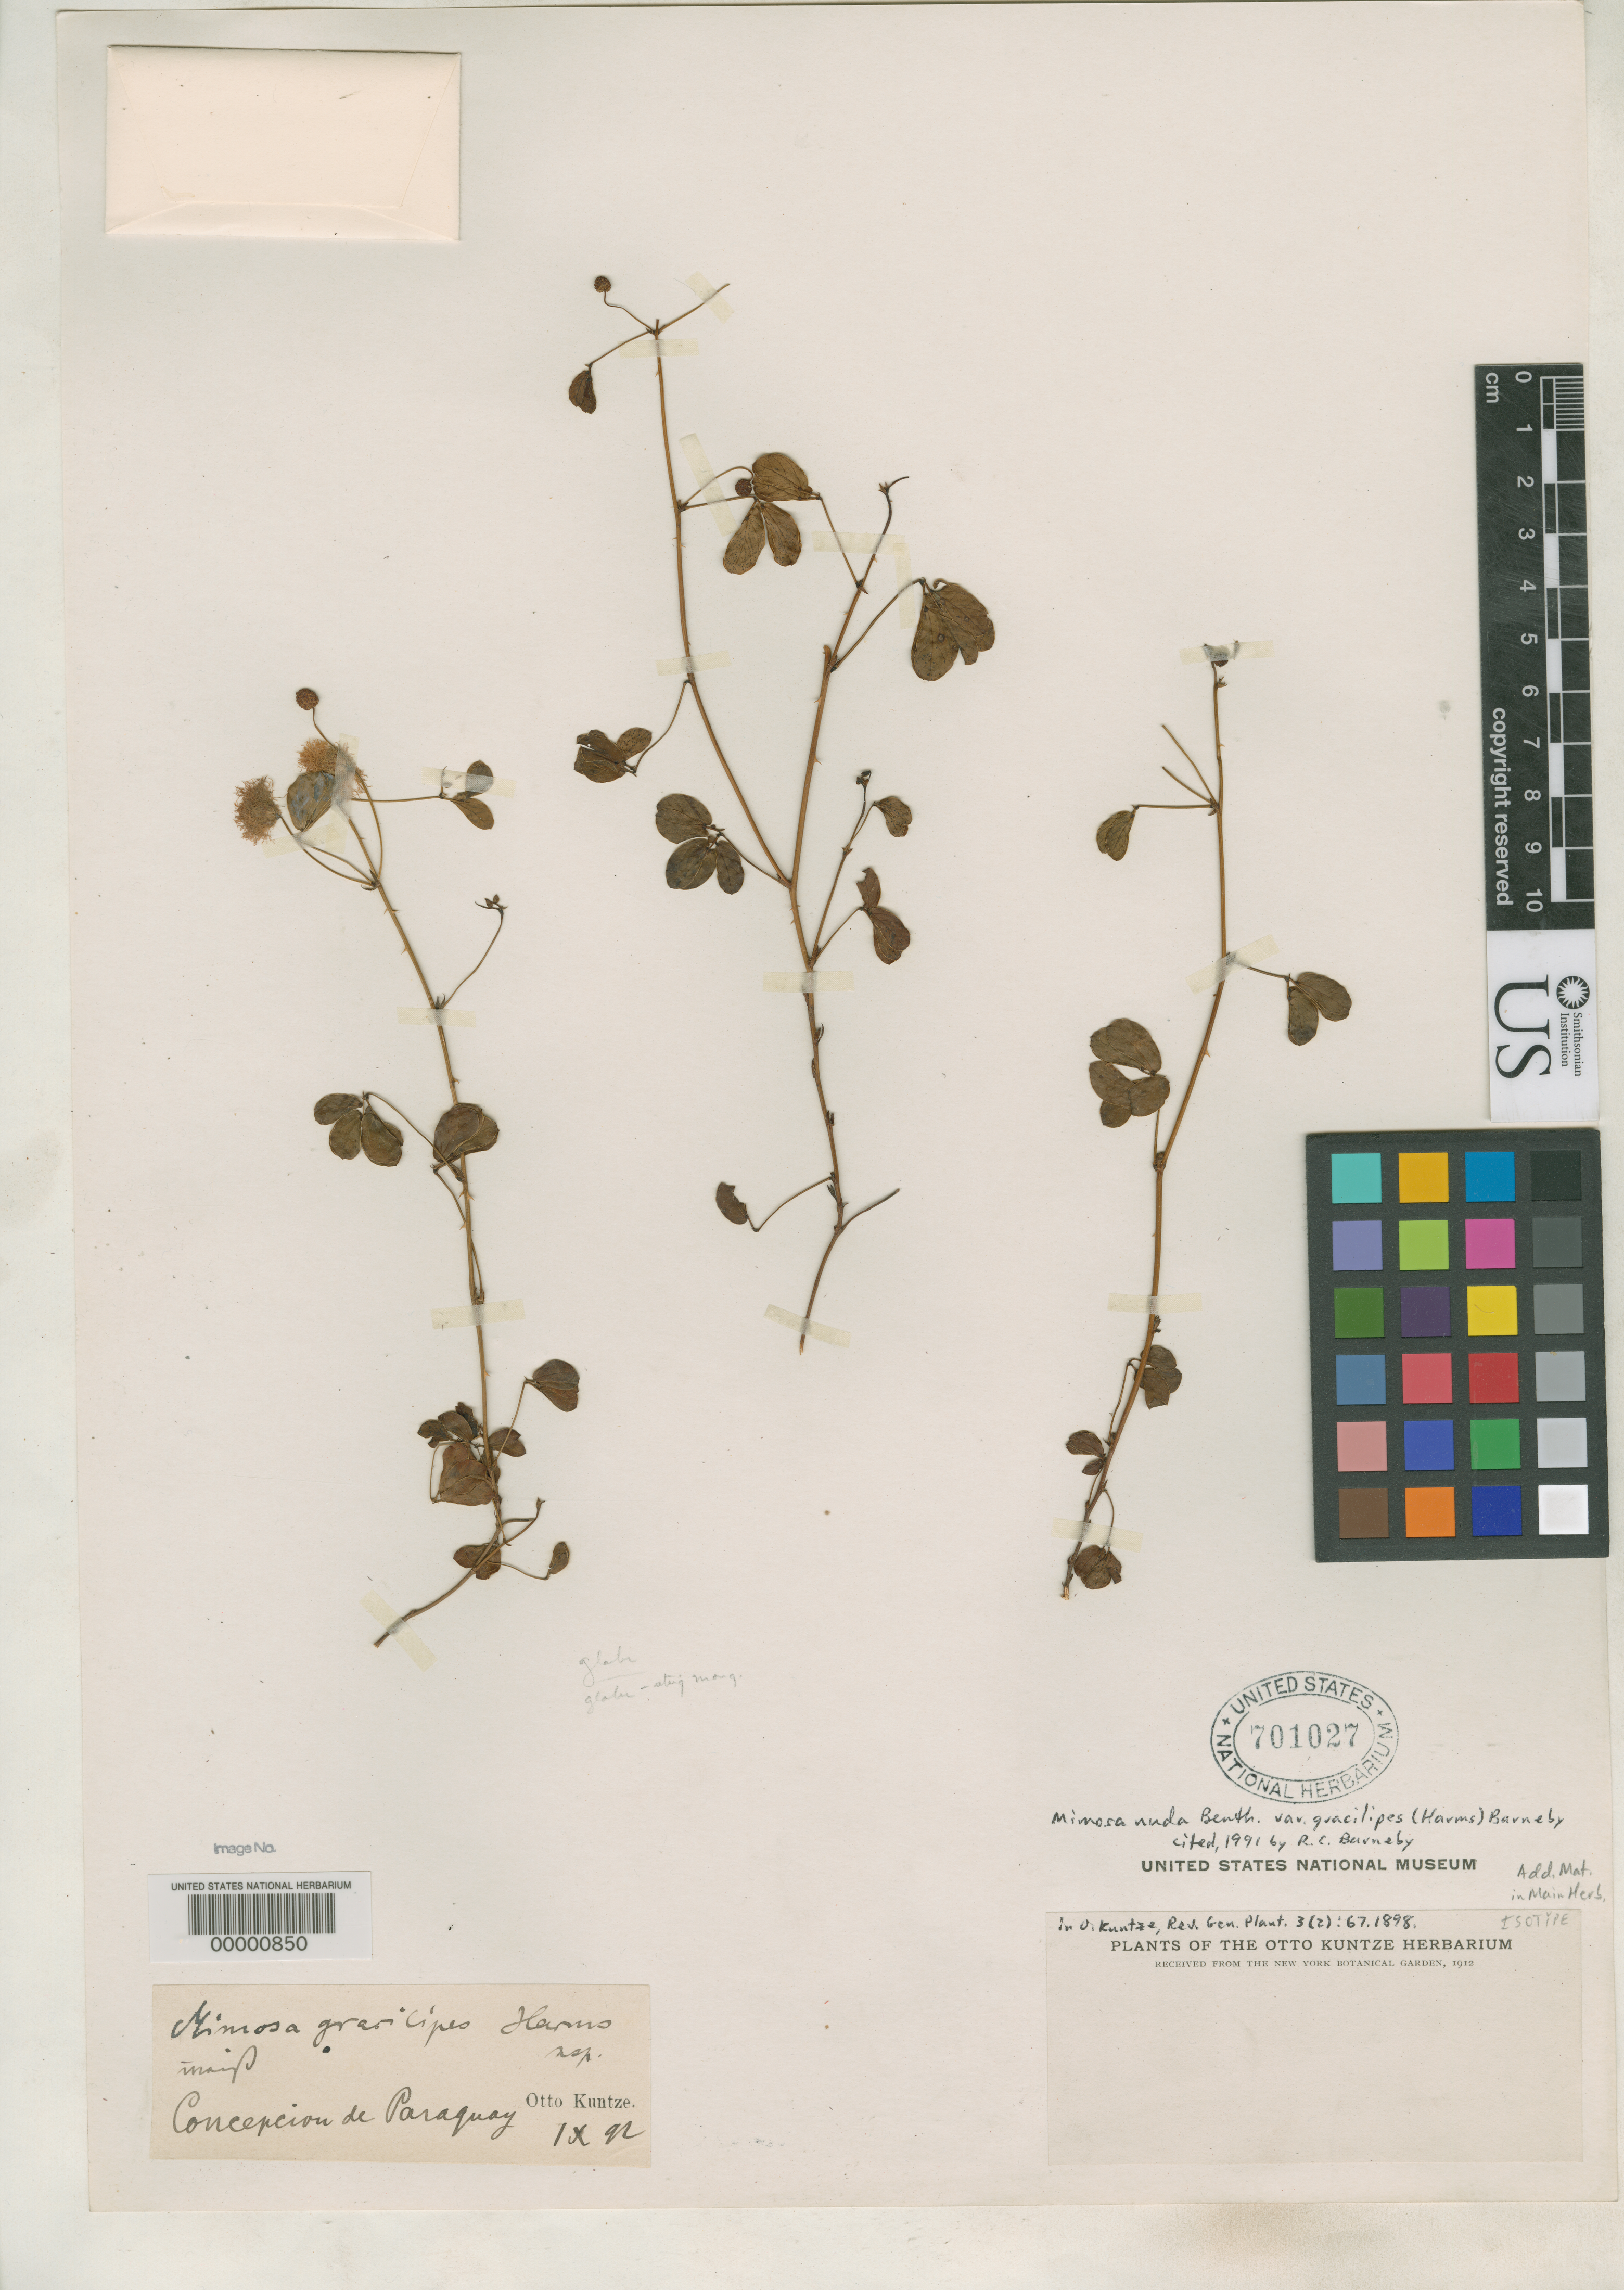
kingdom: Plantae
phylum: Tracheophyta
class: Magnoliopsida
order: Fabales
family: Fabaceae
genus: Mimosa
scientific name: Mimosa gracilipes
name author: Harms in Kuntze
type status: Isotype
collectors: C.E.O. Kuntze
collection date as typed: Sep 1892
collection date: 1892-09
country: Paraguay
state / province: Concepción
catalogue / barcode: US 701027